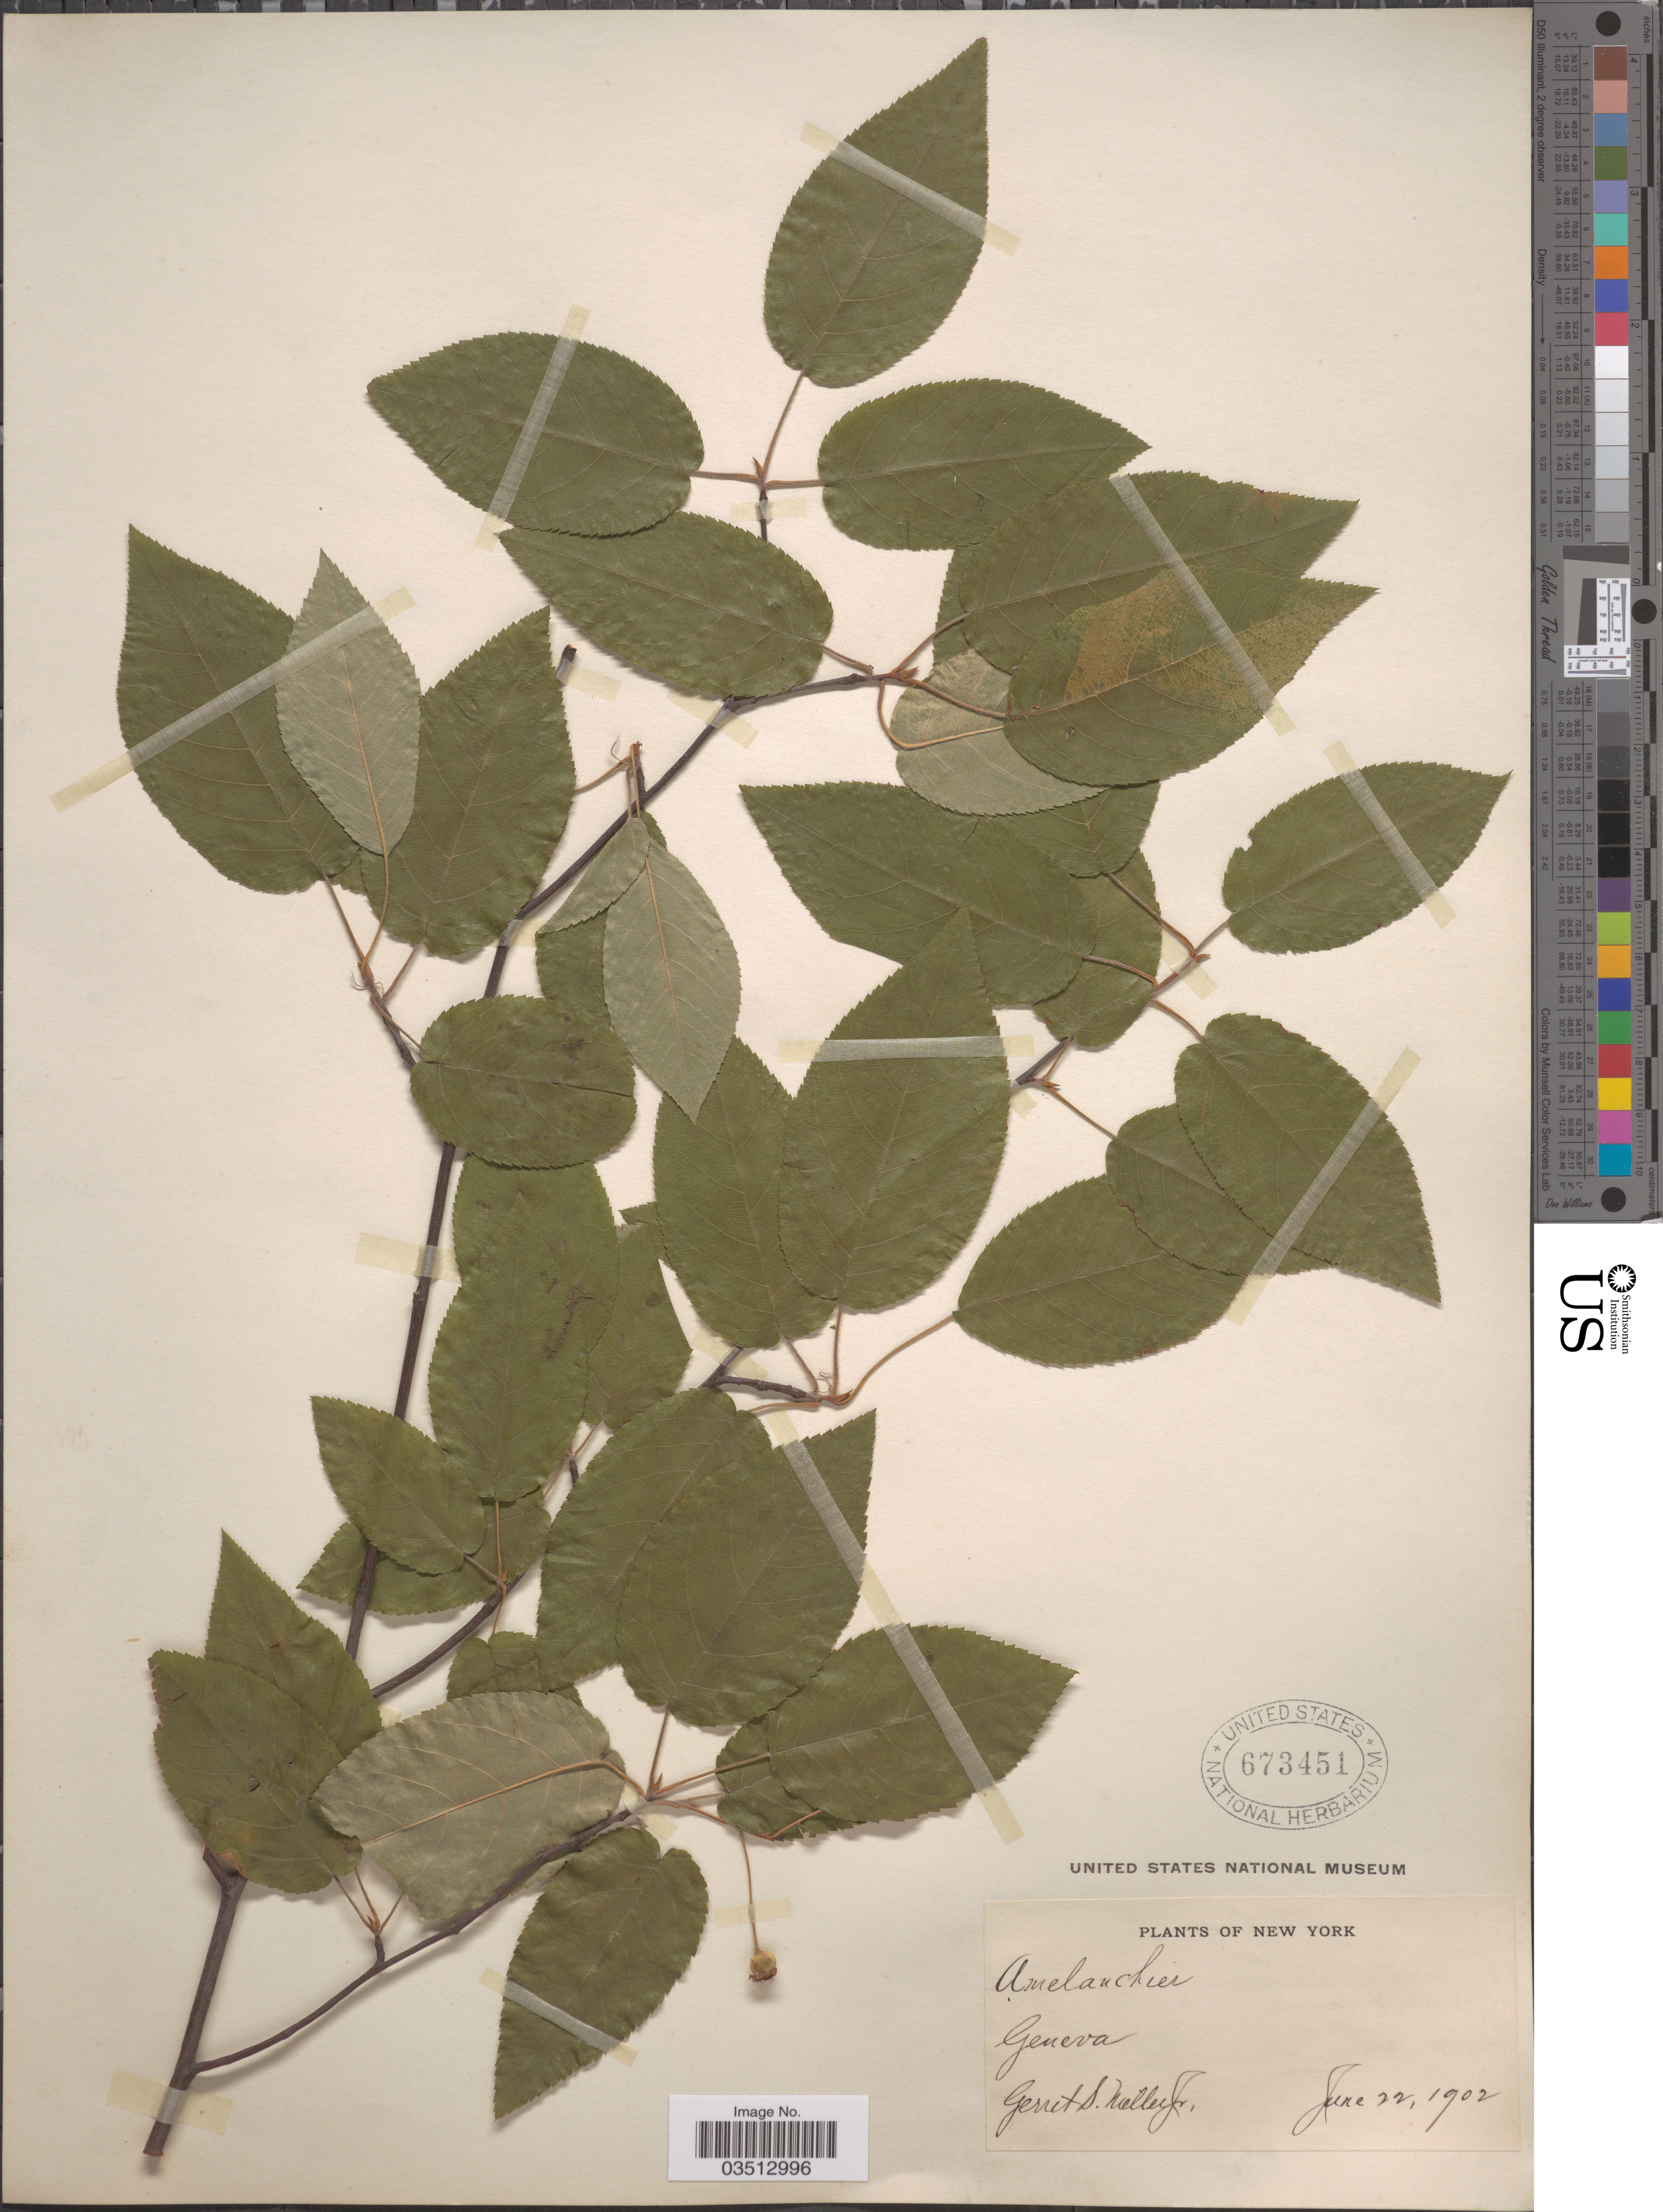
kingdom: Plantae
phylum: Tracheophyta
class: Magnoliopsida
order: Rosales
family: Rosaceae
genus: Amelanchier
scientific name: Amelanchier sp.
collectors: G. S. Miller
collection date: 1902-06-22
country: United States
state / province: New York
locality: Geneva.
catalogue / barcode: US 673451